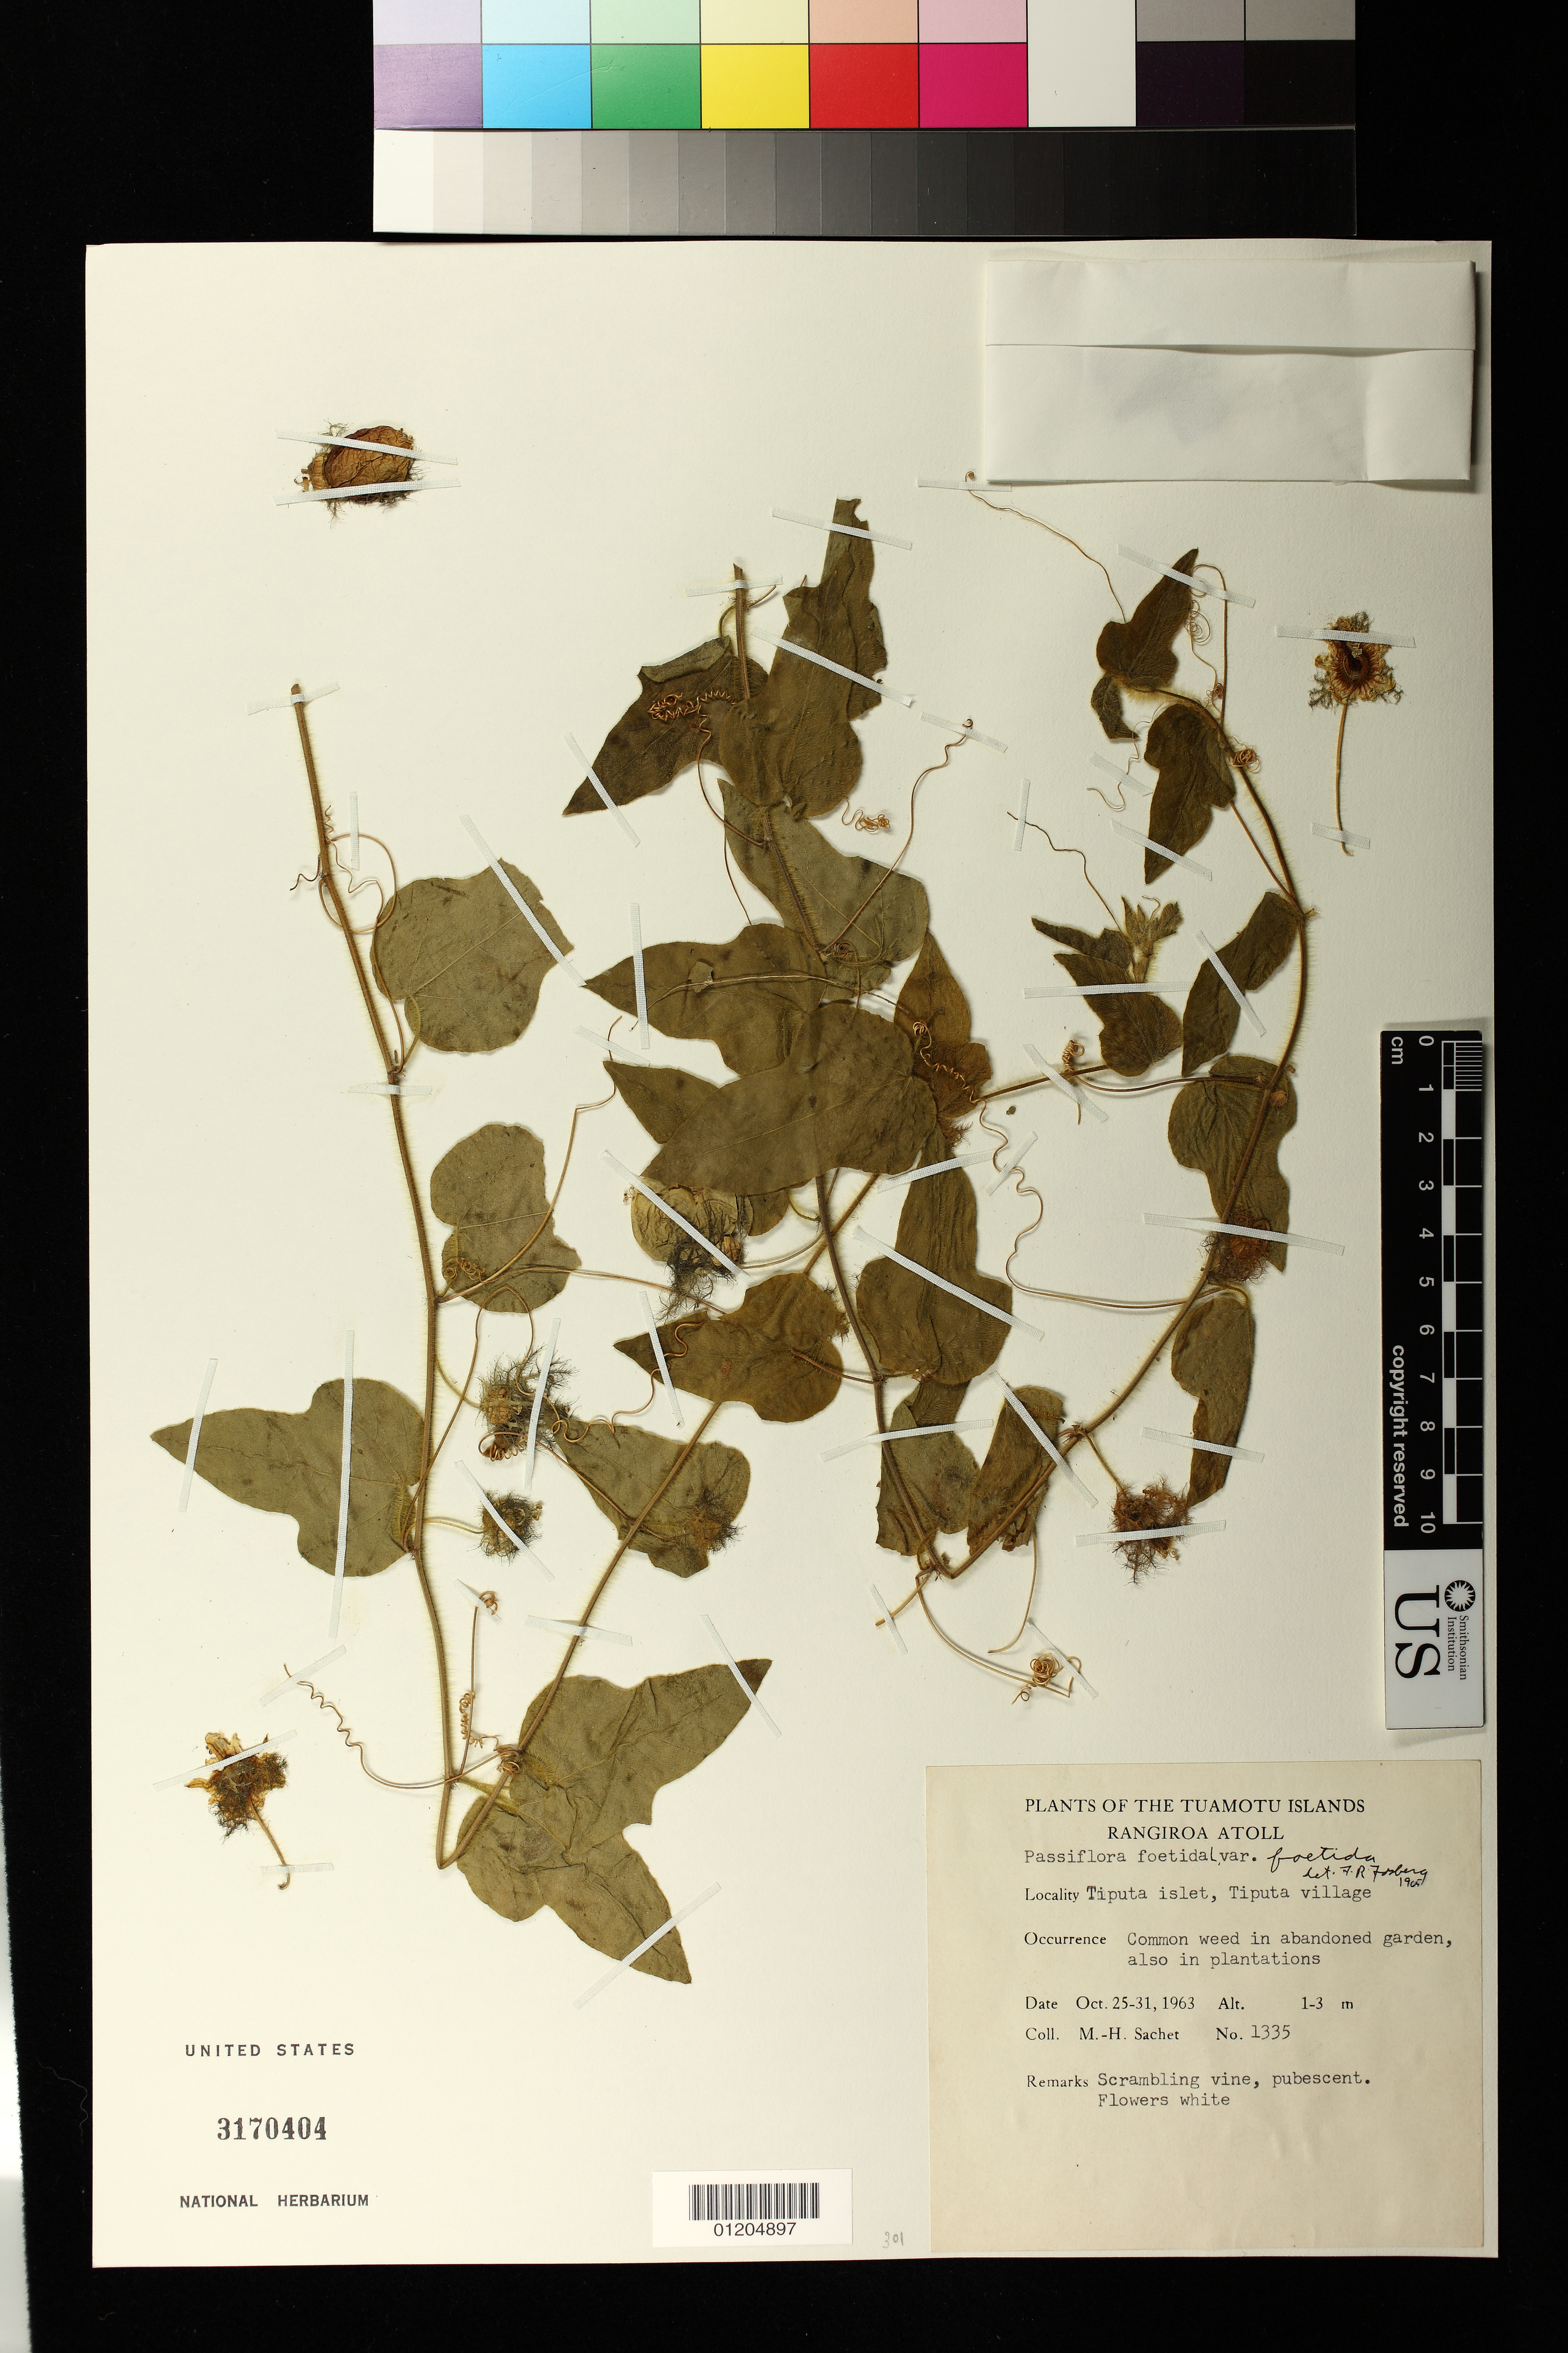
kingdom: Plantae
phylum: Tracheophyta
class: Magnoliopsida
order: Malpighiales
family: Passifloraceae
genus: Passiflora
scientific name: Passiflora foetida var. foetida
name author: L.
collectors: M.-H. Sachet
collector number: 1335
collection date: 1963-10-25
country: French Polynesia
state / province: Iles Tuamotu-Gambier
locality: Tiputa Islet, Tiputa Village, Rangiroa atoll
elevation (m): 1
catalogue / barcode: US 3170404